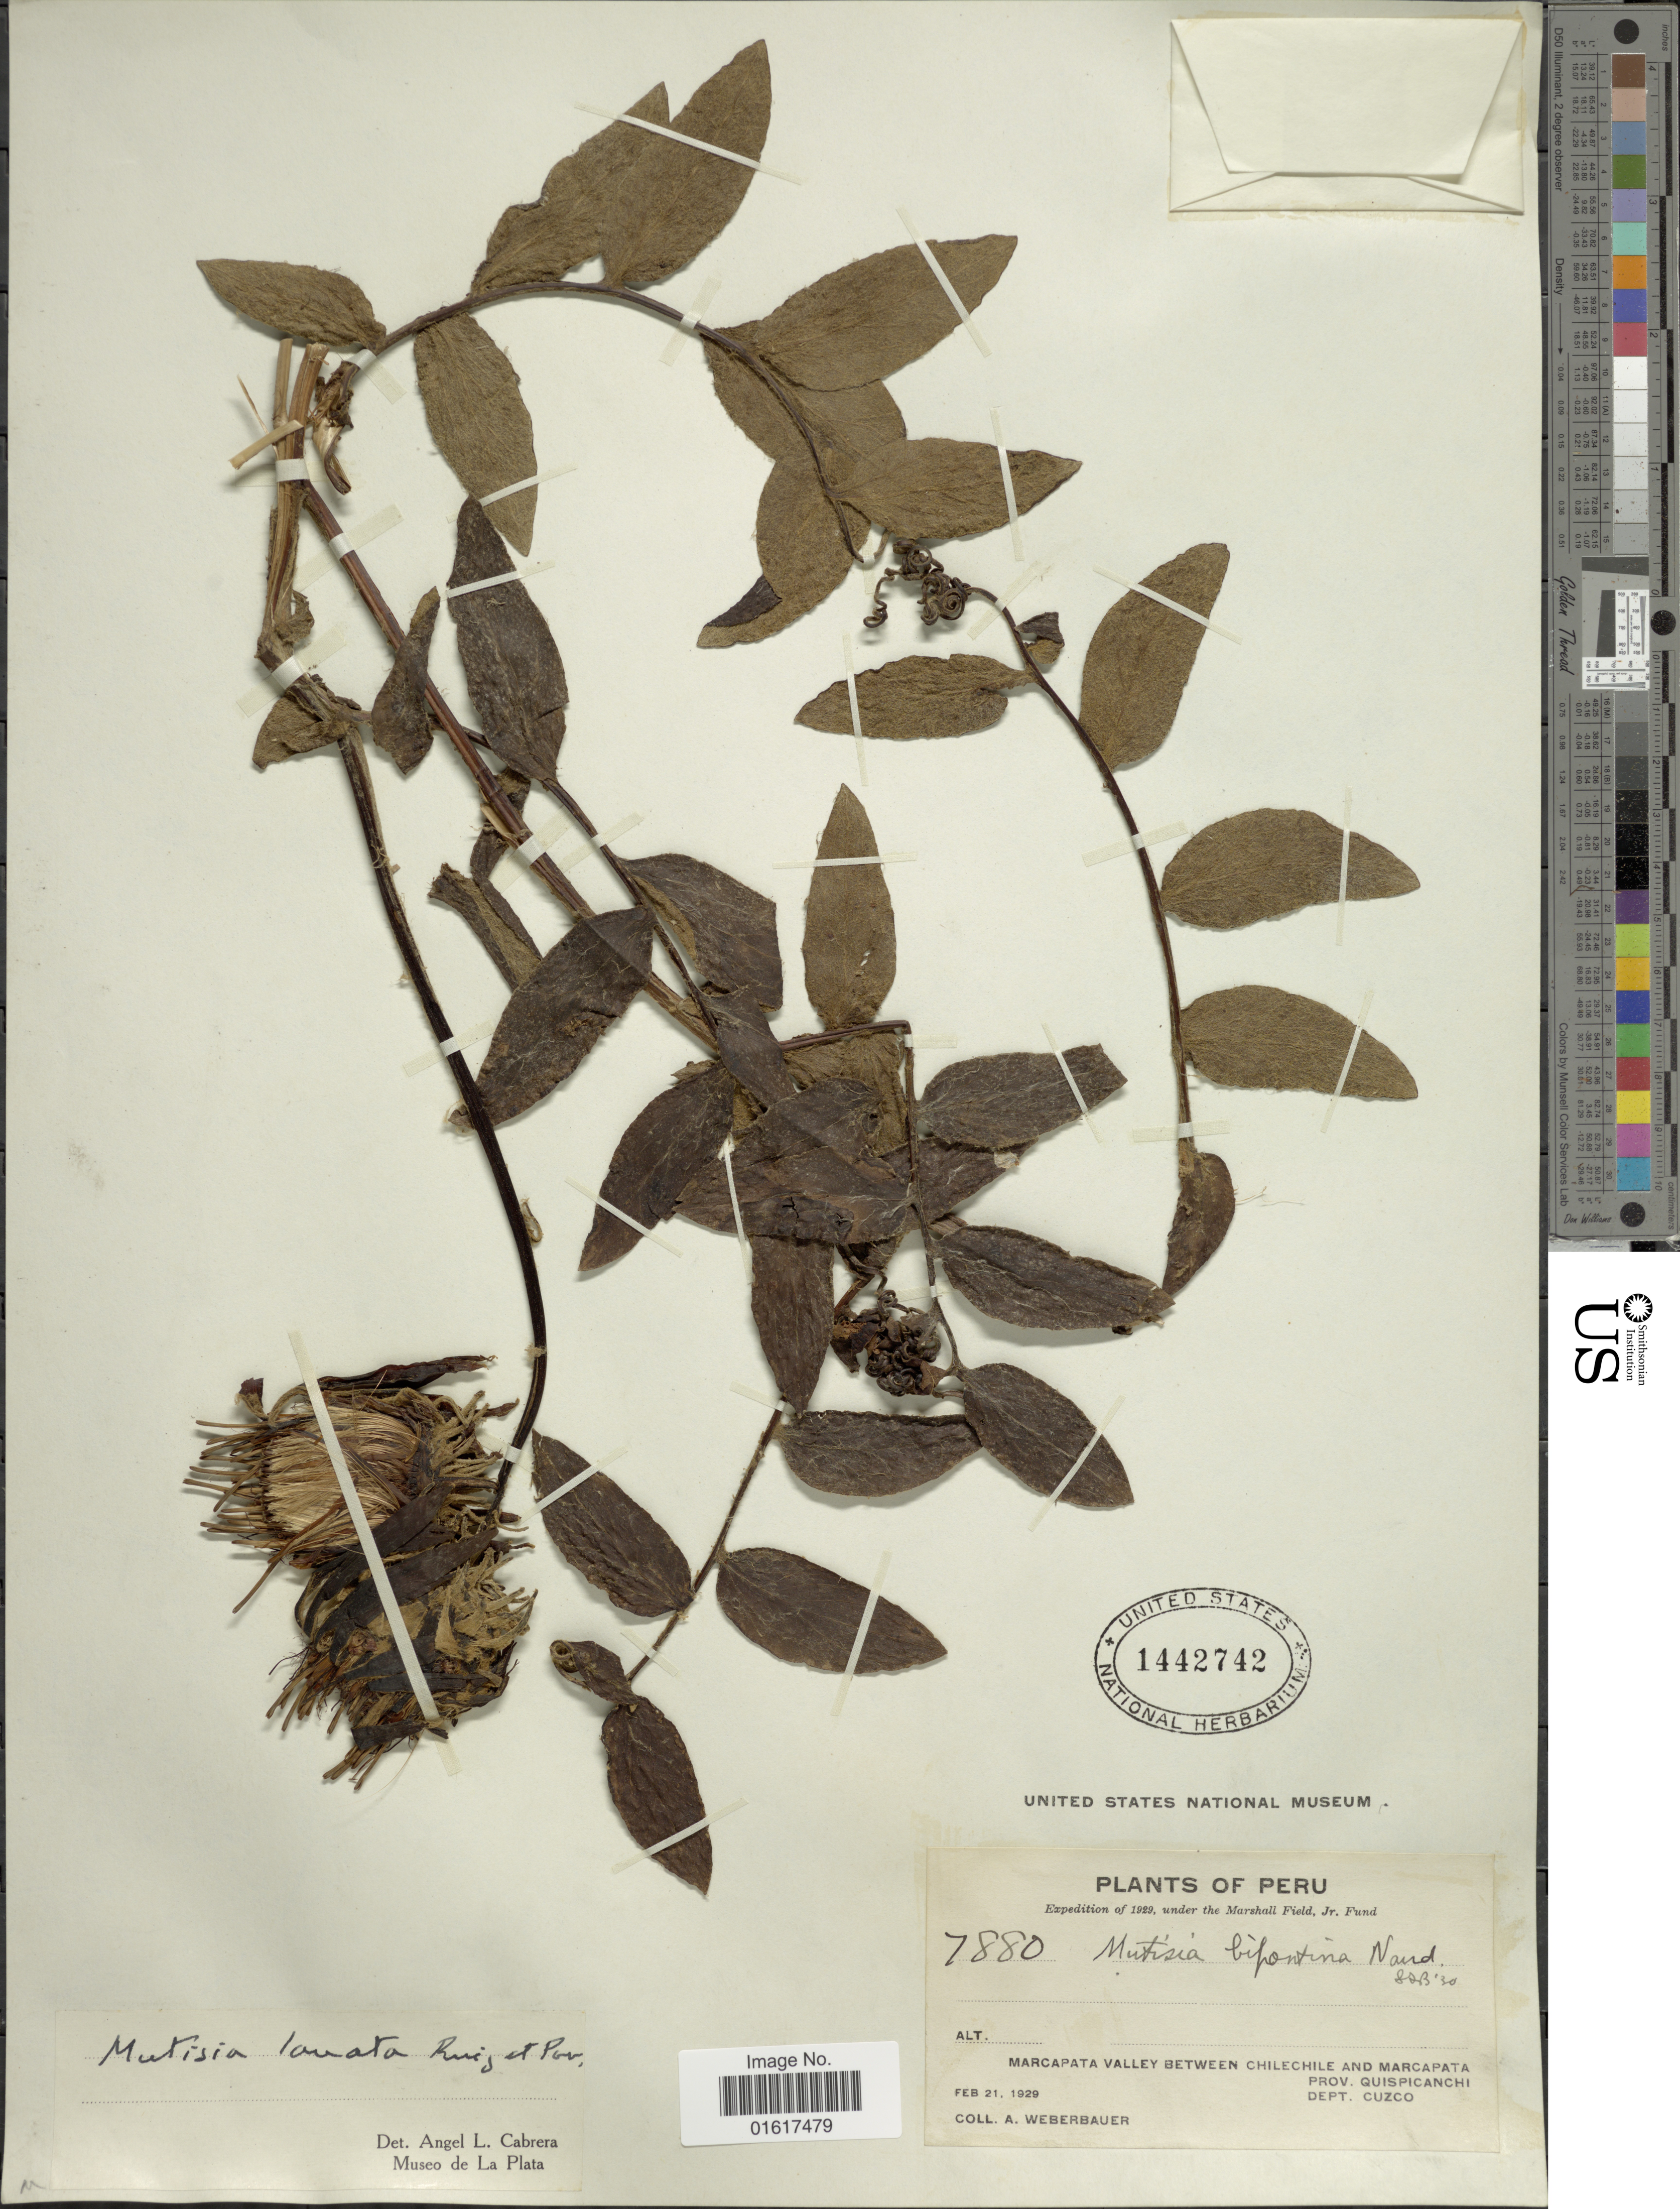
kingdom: Plantae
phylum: Tracheophyta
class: Magnoliopsida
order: Asterales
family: Asteraceae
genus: Mutisia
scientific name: Mutisia lanata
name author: Ruiz & Pav.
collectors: A. Weberbauer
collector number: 7880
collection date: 1929-02-21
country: Peru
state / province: Cusco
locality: Marcapata Valley between Chilechile and Marcapata. Prov. Quisipanchi. Dept. Cuzco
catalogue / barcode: US 1442742